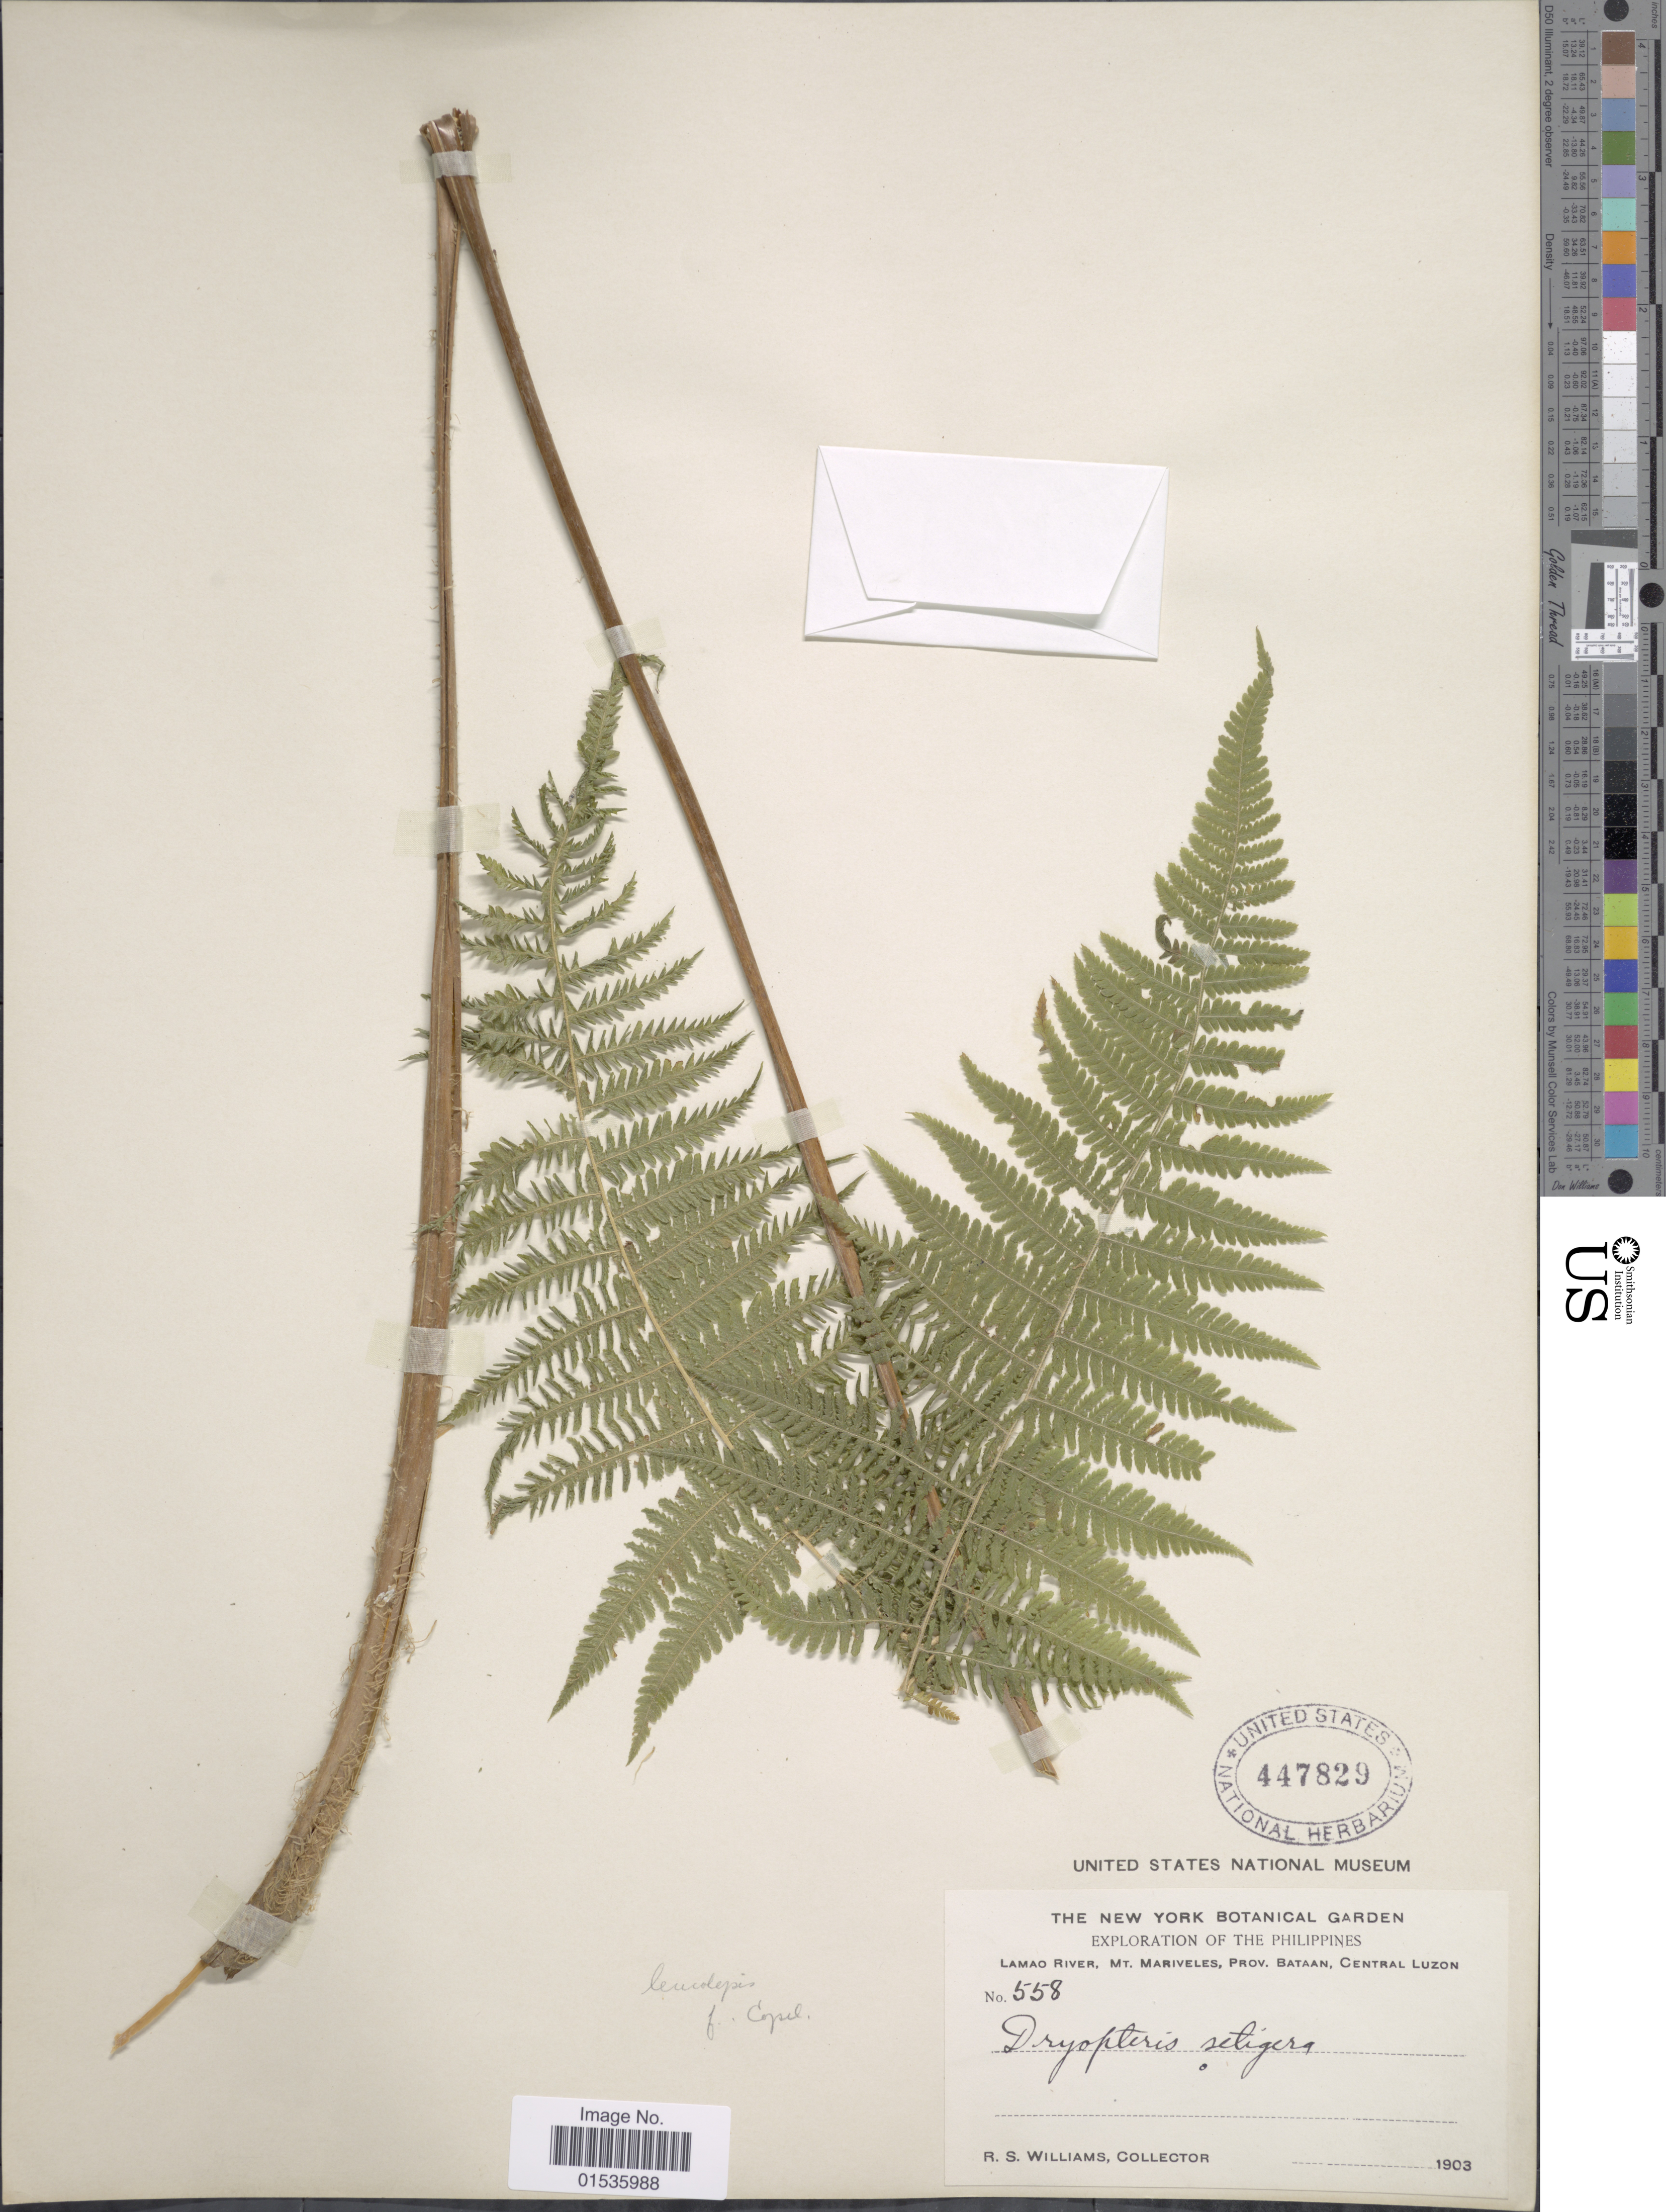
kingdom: Plantae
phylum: Tracheophyta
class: Polypodiopsida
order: Polypodiales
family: Thelypteridaceae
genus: Macrothelypteris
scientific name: Macrothelypteris polypodioides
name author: (Hook.) Holttum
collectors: R. S. Williams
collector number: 558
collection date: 1903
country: Philippines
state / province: Central Luzon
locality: Philippines, Lamao River, Mt. Mariveles, Prov, Bataan, Central Luzon.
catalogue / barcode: US 447829